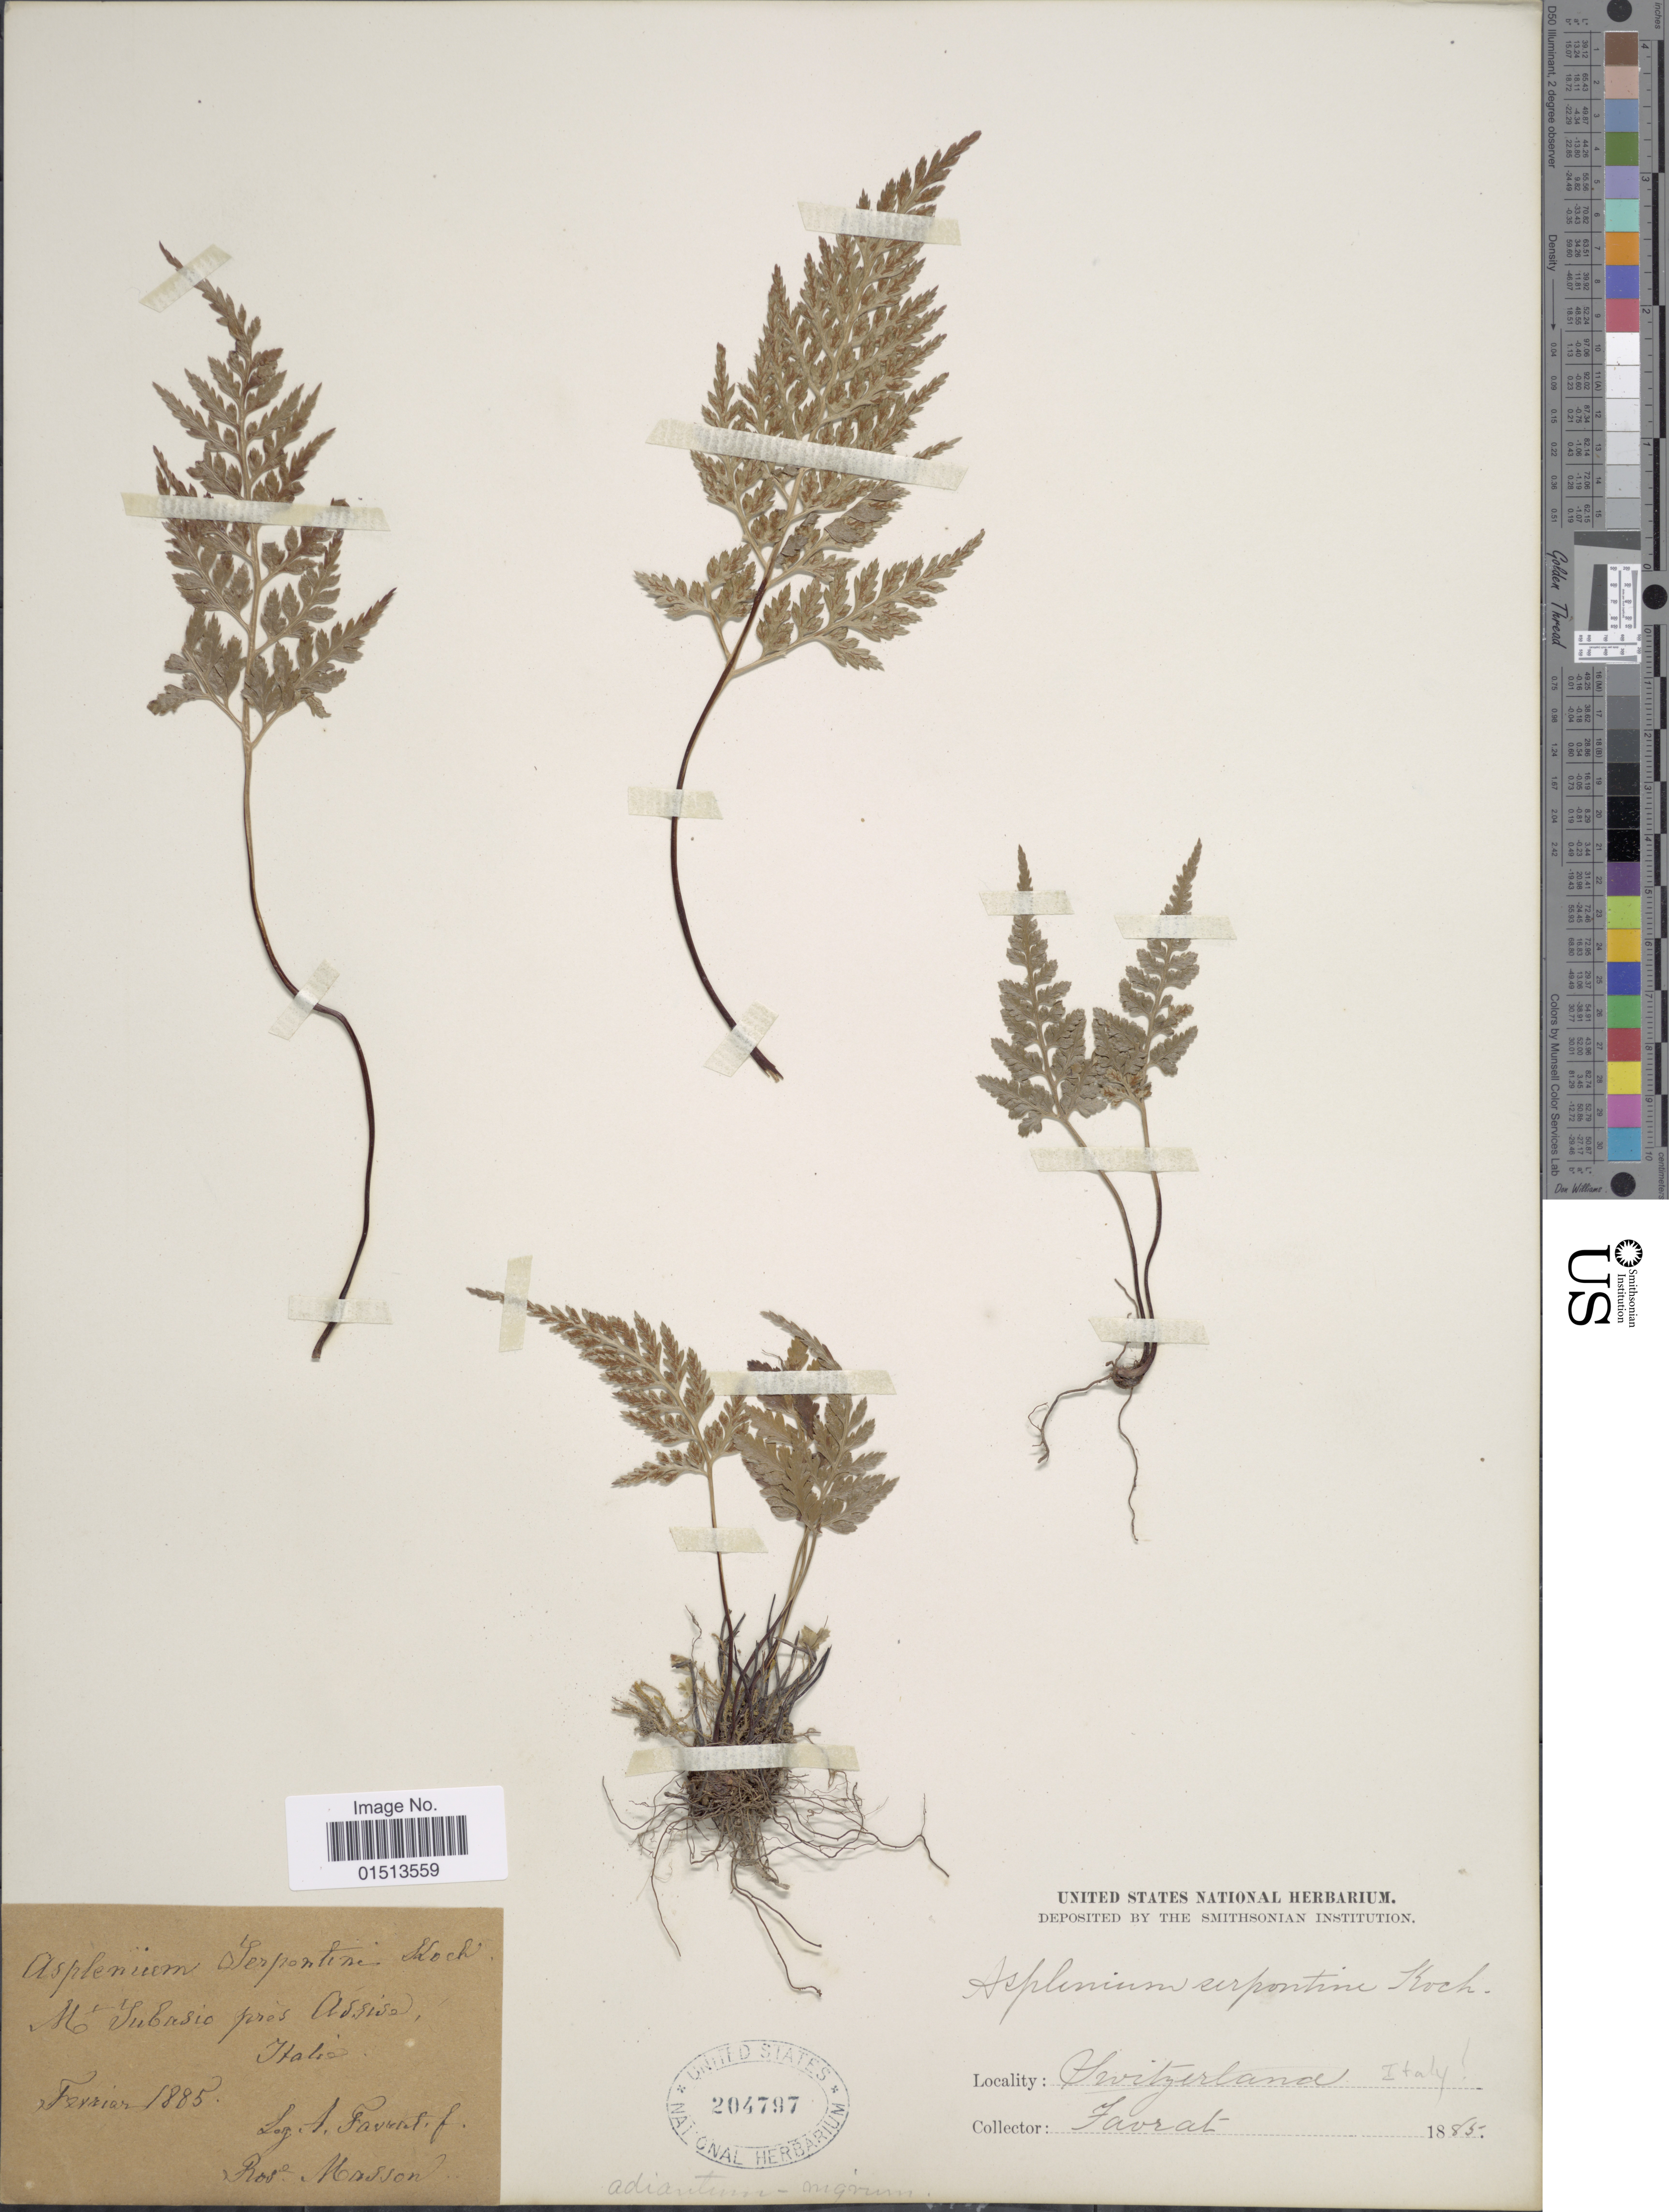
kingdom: Plantae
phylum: Tracheophyta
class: Polypodiopsida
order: Polypodiales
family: Aspleniaceae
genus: Asplenium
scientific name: Asplenium adiantum-nigrum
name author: L.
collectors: L. Favrat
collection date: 1885-02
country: Italy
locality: Hevityertana, M Subasio pres Assisa. [interpreted]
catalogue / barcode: US 204797